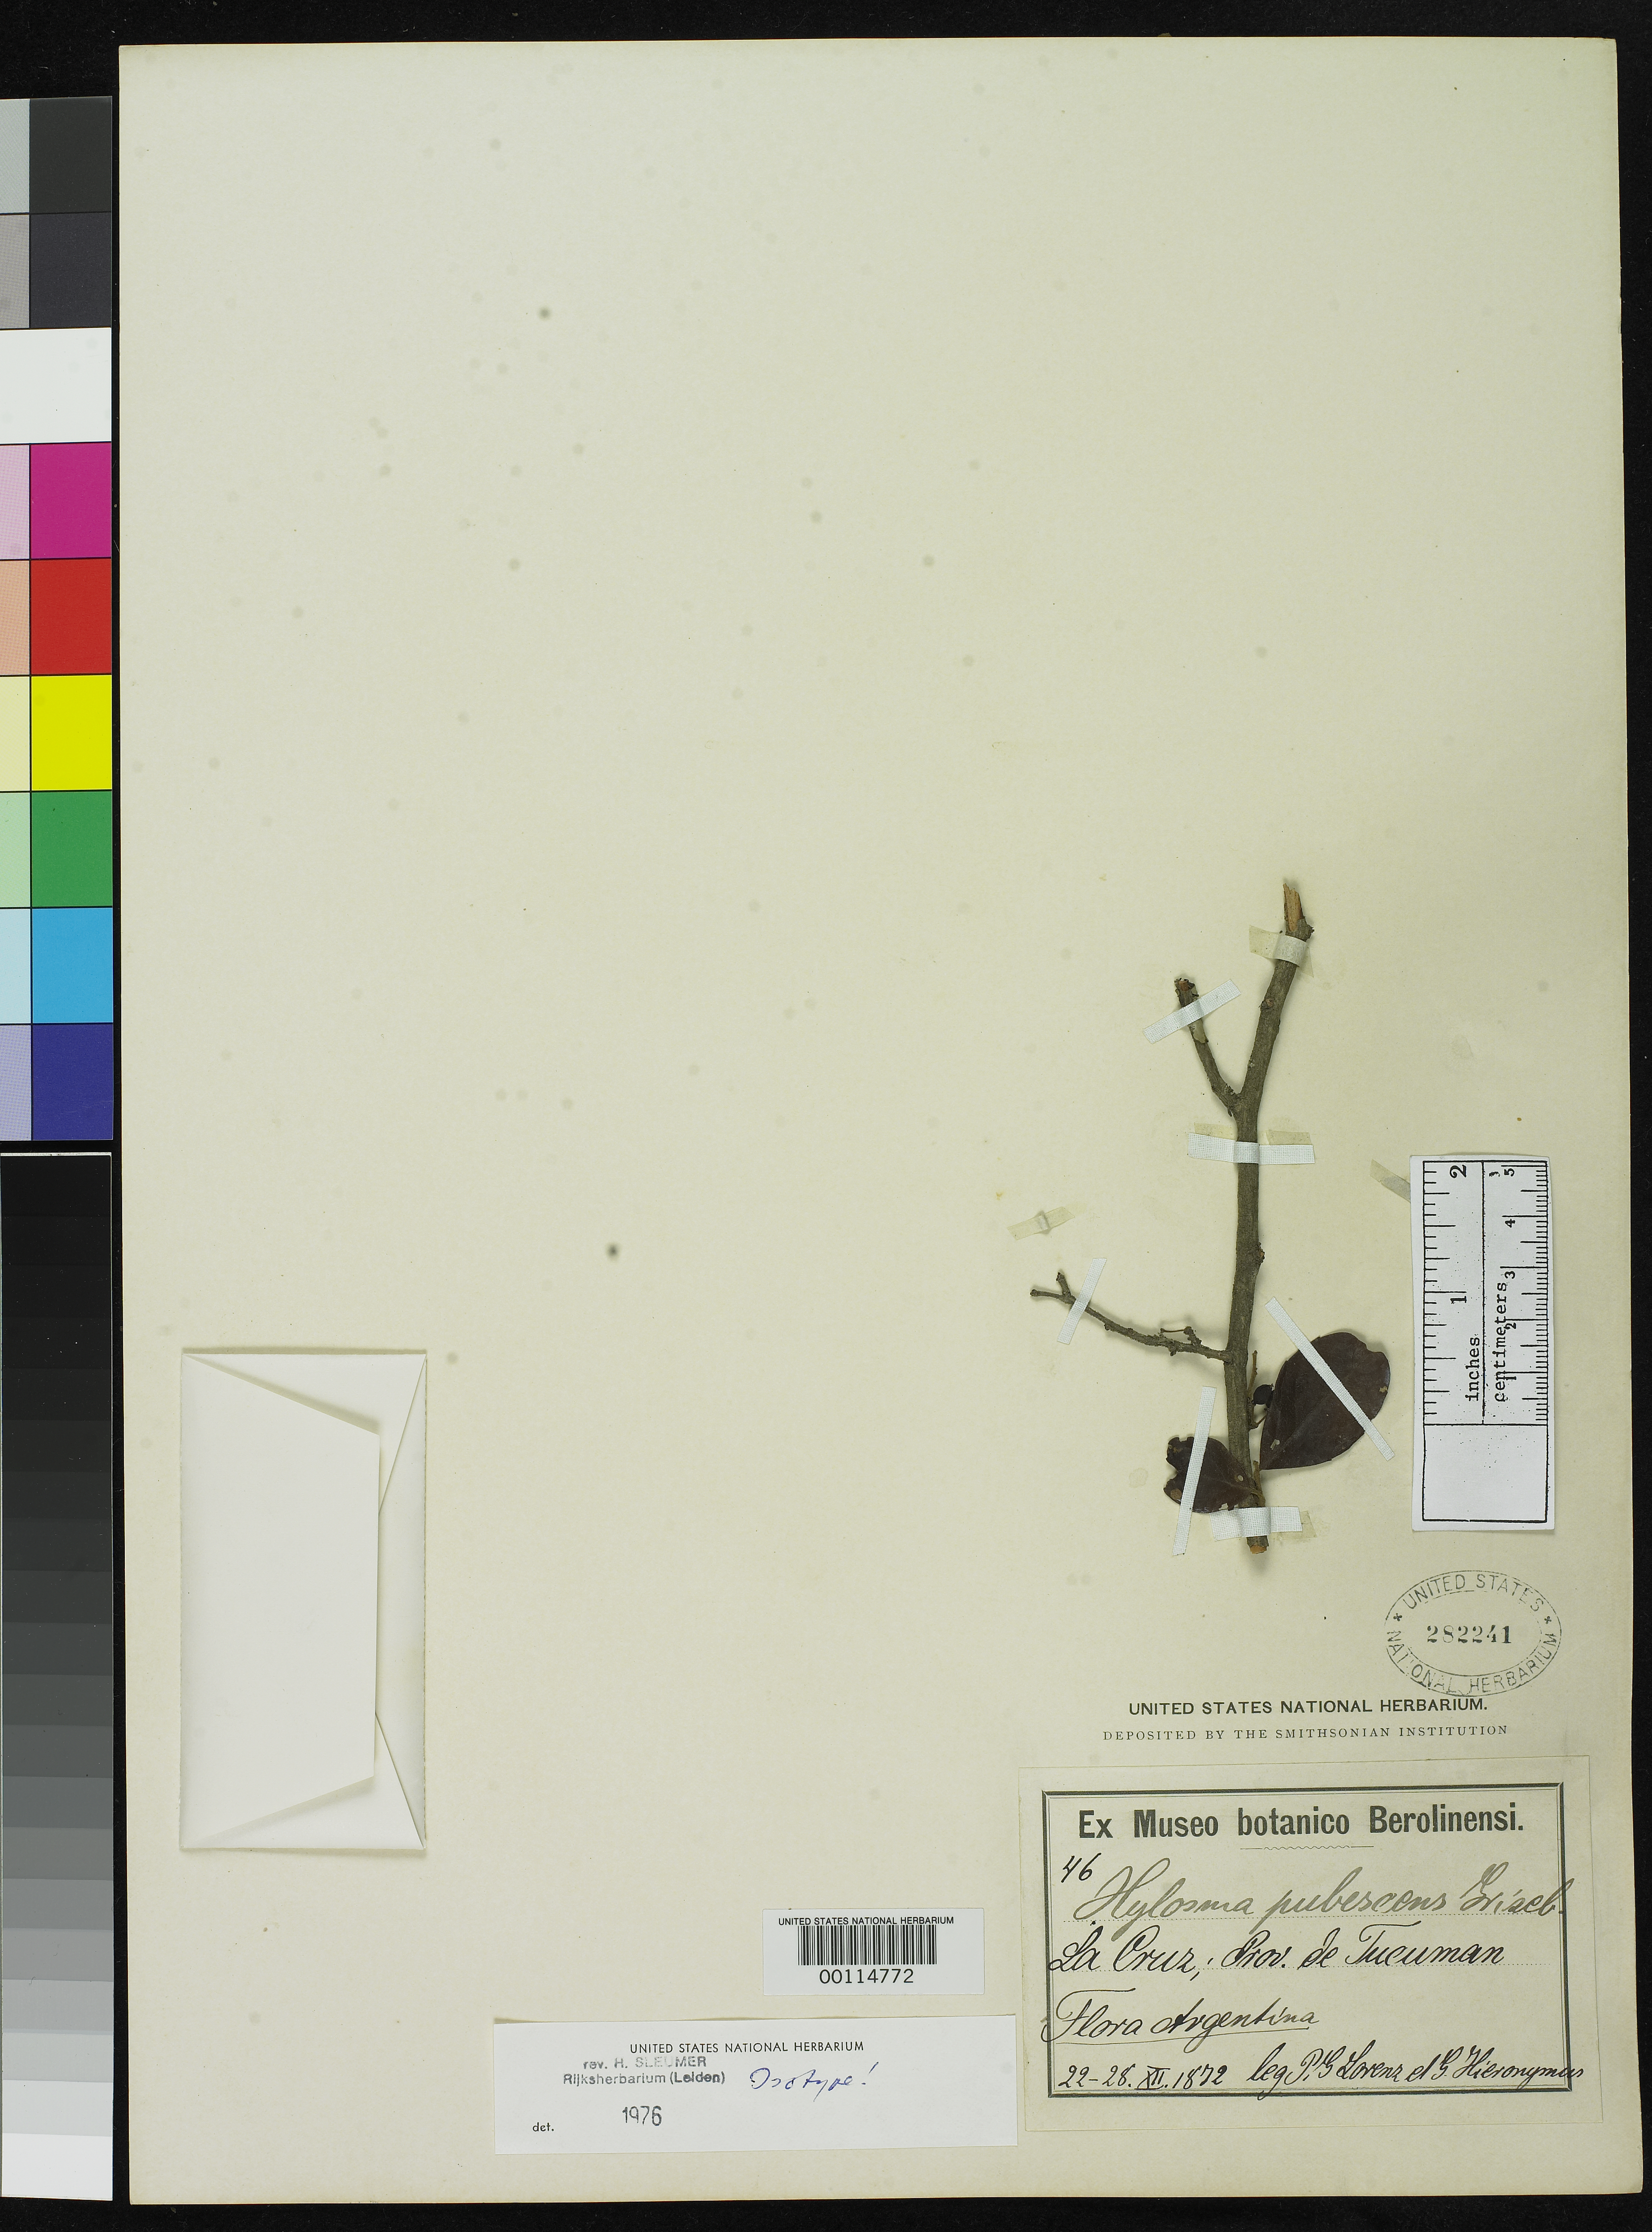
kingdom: Plantae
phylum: Tracheophyta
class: Magnoliopsida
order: Malpighiales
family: Salicaceae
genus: Xylosma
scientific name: Xylosma pubescens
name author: Griseb.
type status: Isotype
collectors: P. G. Lorentz & G. H. Hieronymus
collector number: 46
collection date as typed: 22 Dec 1872 to 28 Dec 1872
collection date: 1872-12-22/1872-12-28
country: Argentina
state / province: Tucumán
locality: La Cruz.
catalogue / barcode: US 282241